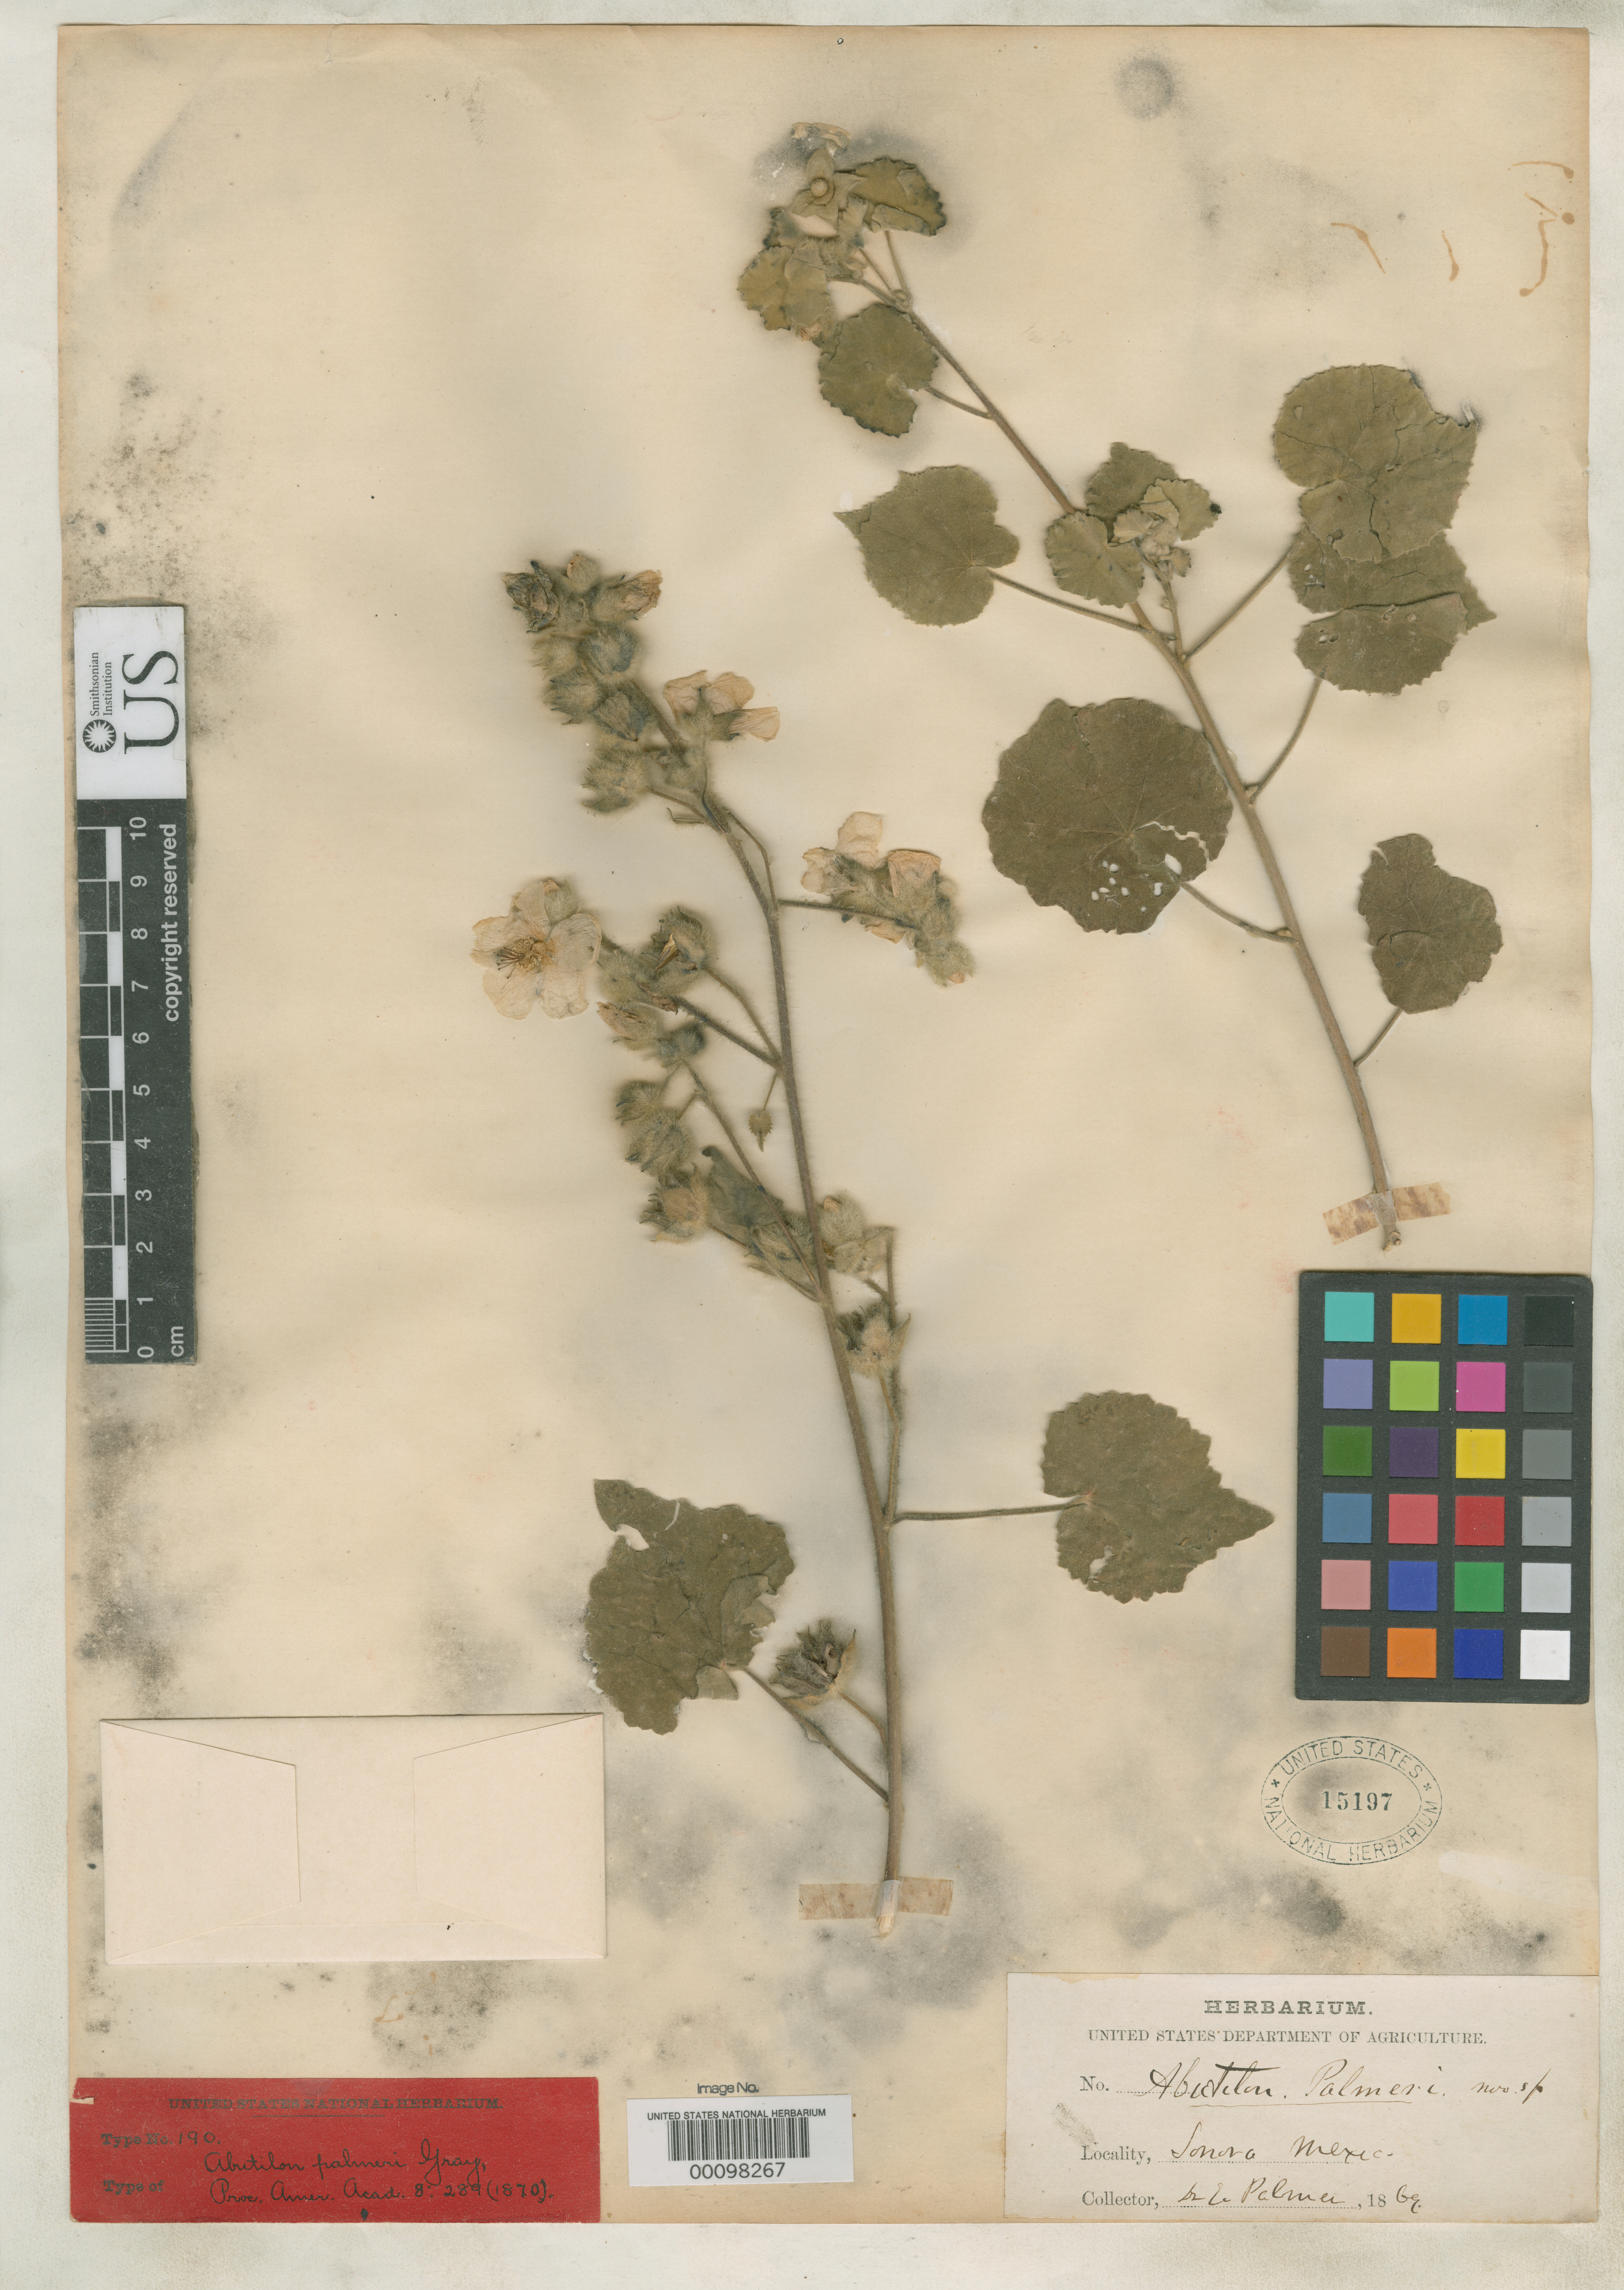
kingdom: Plantae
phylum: Tracheophyta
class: Magnoliopsida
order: Malvales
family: Malvaceae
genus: Abutilon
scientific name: Abutilon palmeri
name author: A. Gray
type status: Type Collection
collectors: E. Palmer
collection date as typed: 1869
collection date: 1869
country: Mexico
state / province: Sonora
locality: Yaqui River.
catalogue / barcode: US 15197